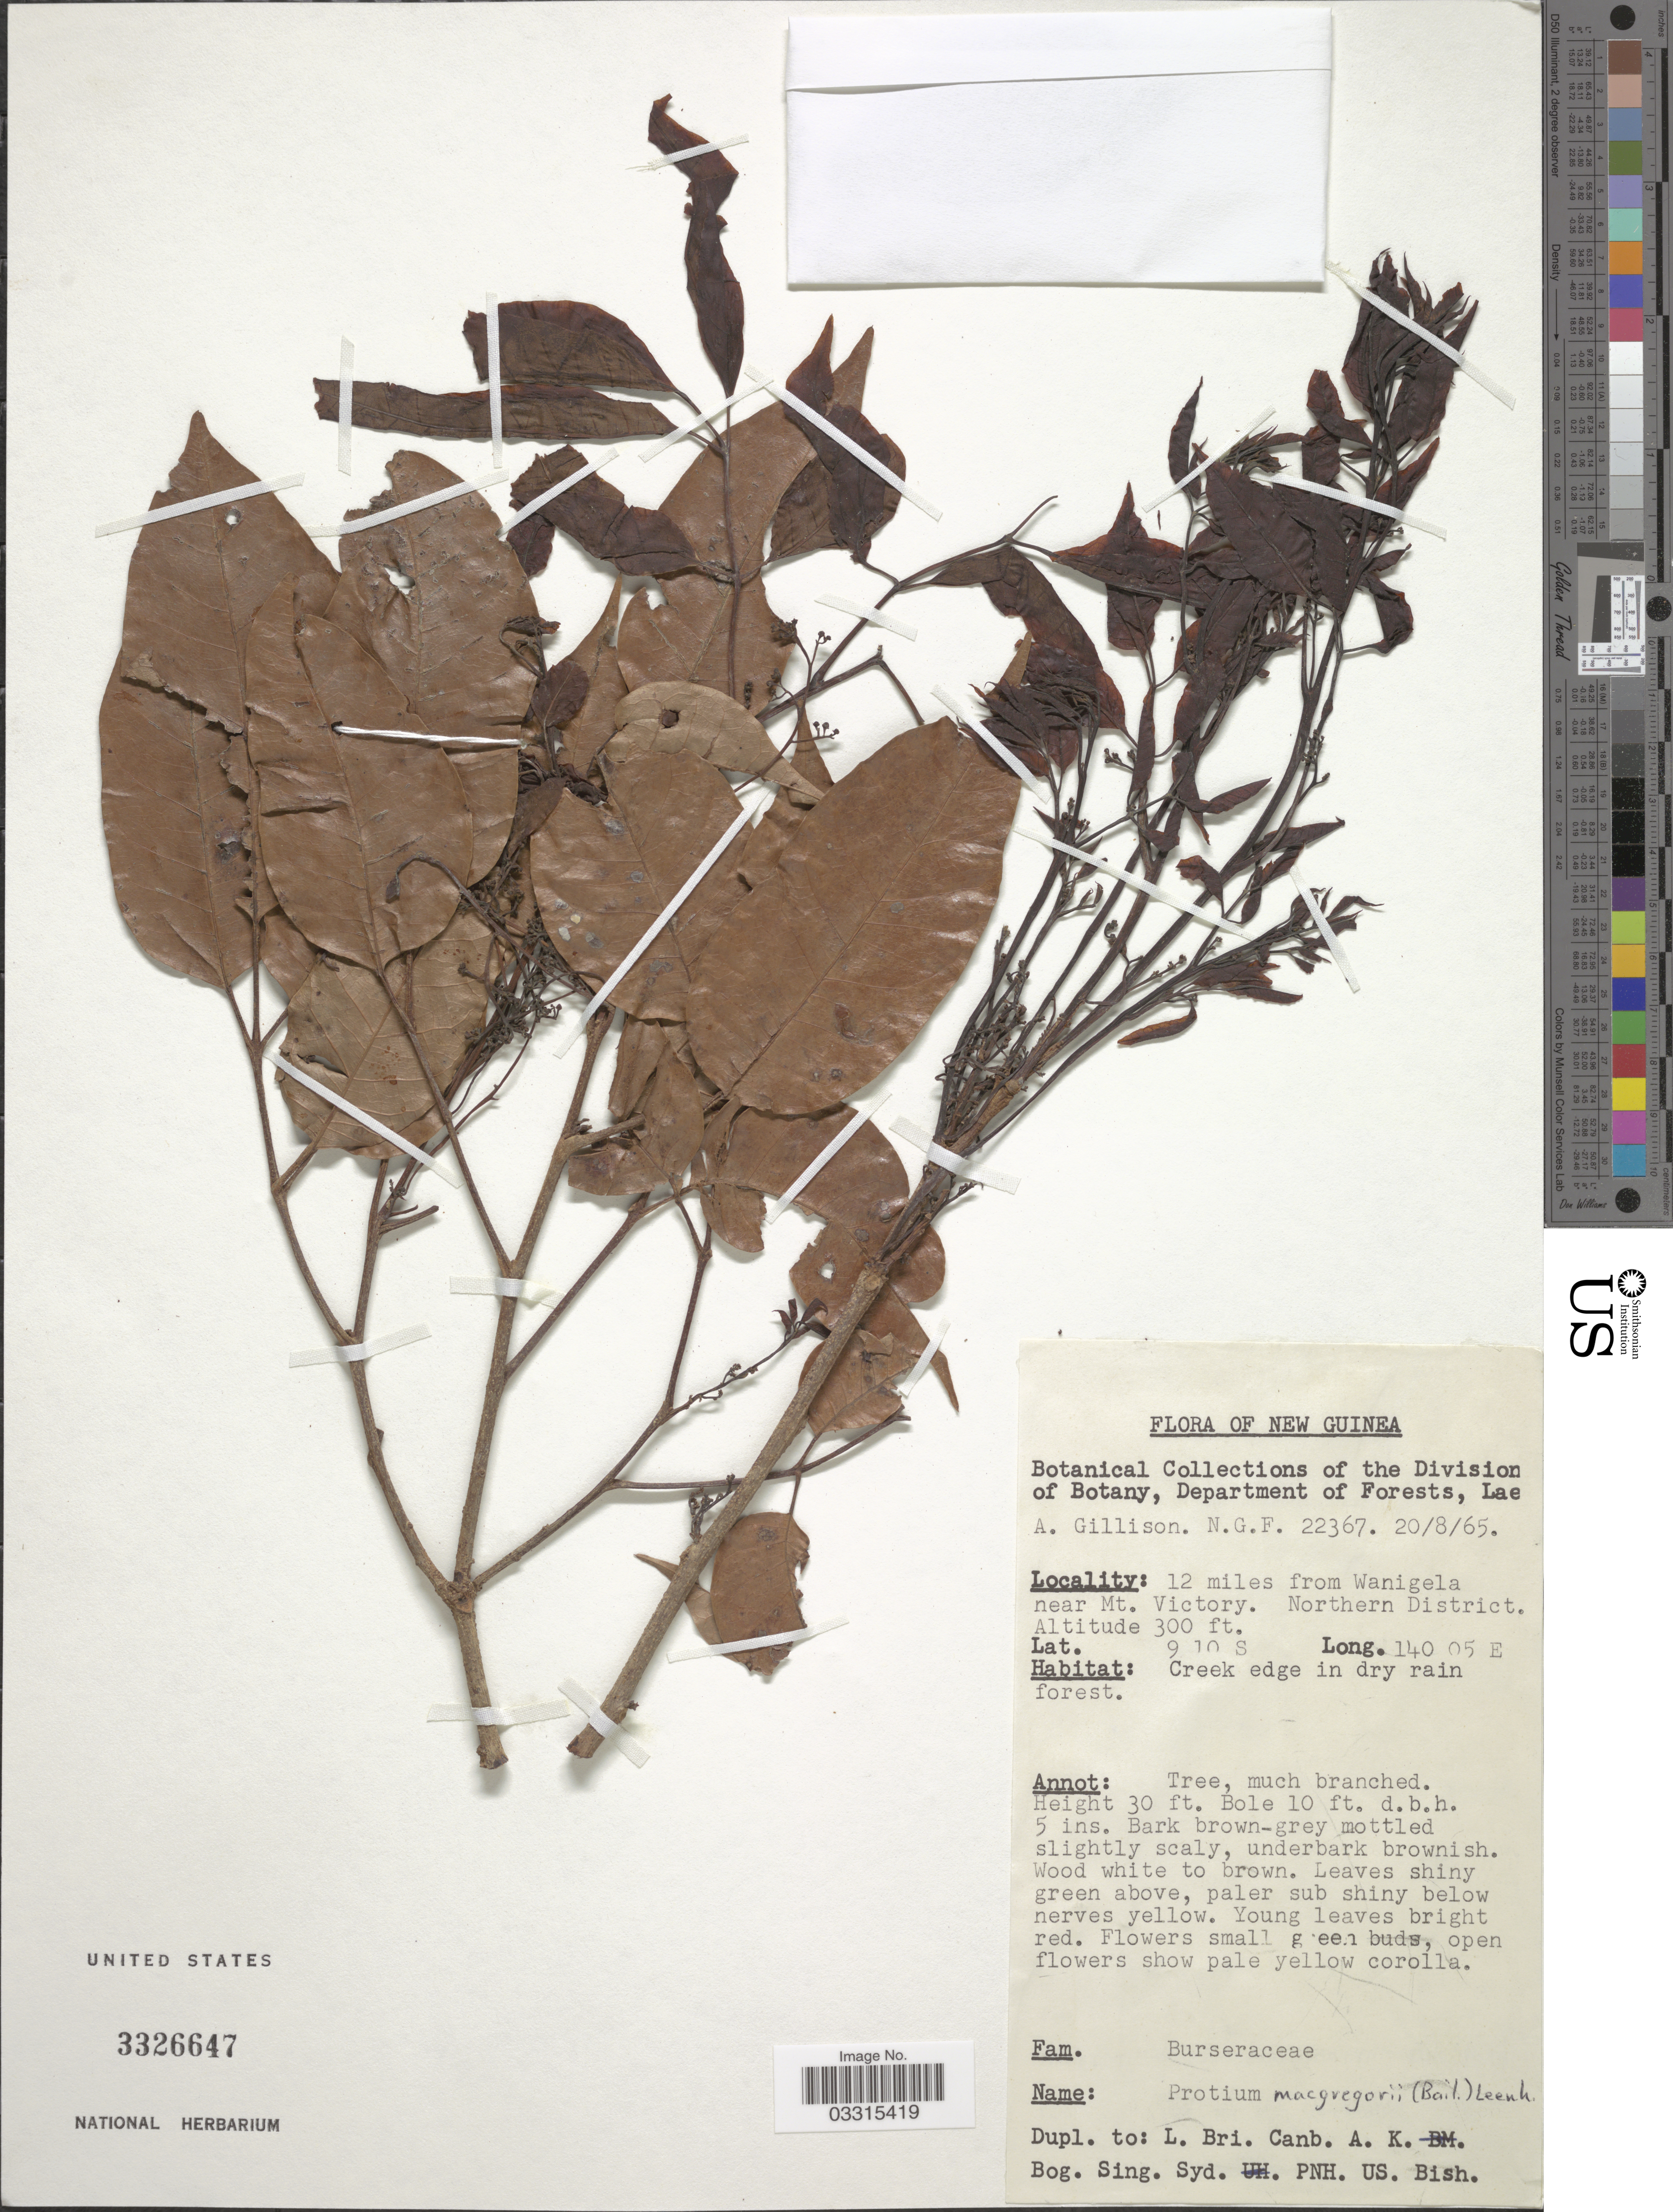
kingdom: Plantae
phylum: Tracheophyta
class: Magnoliopsida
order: Sapindales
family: Burseraceae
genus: Protium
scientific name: Protium macgregorii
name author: (F.M. Bailey) Leenh.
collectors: A. Gillison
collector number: N.G.F 22367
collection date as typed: Transcribed d/m/y: 20/8/65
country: Papua New Guinea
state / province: Northern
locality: New Guinea. 12 miles from Wanigela near Mt. Victory. Northern District.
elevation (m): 91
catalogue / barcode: US 3326647